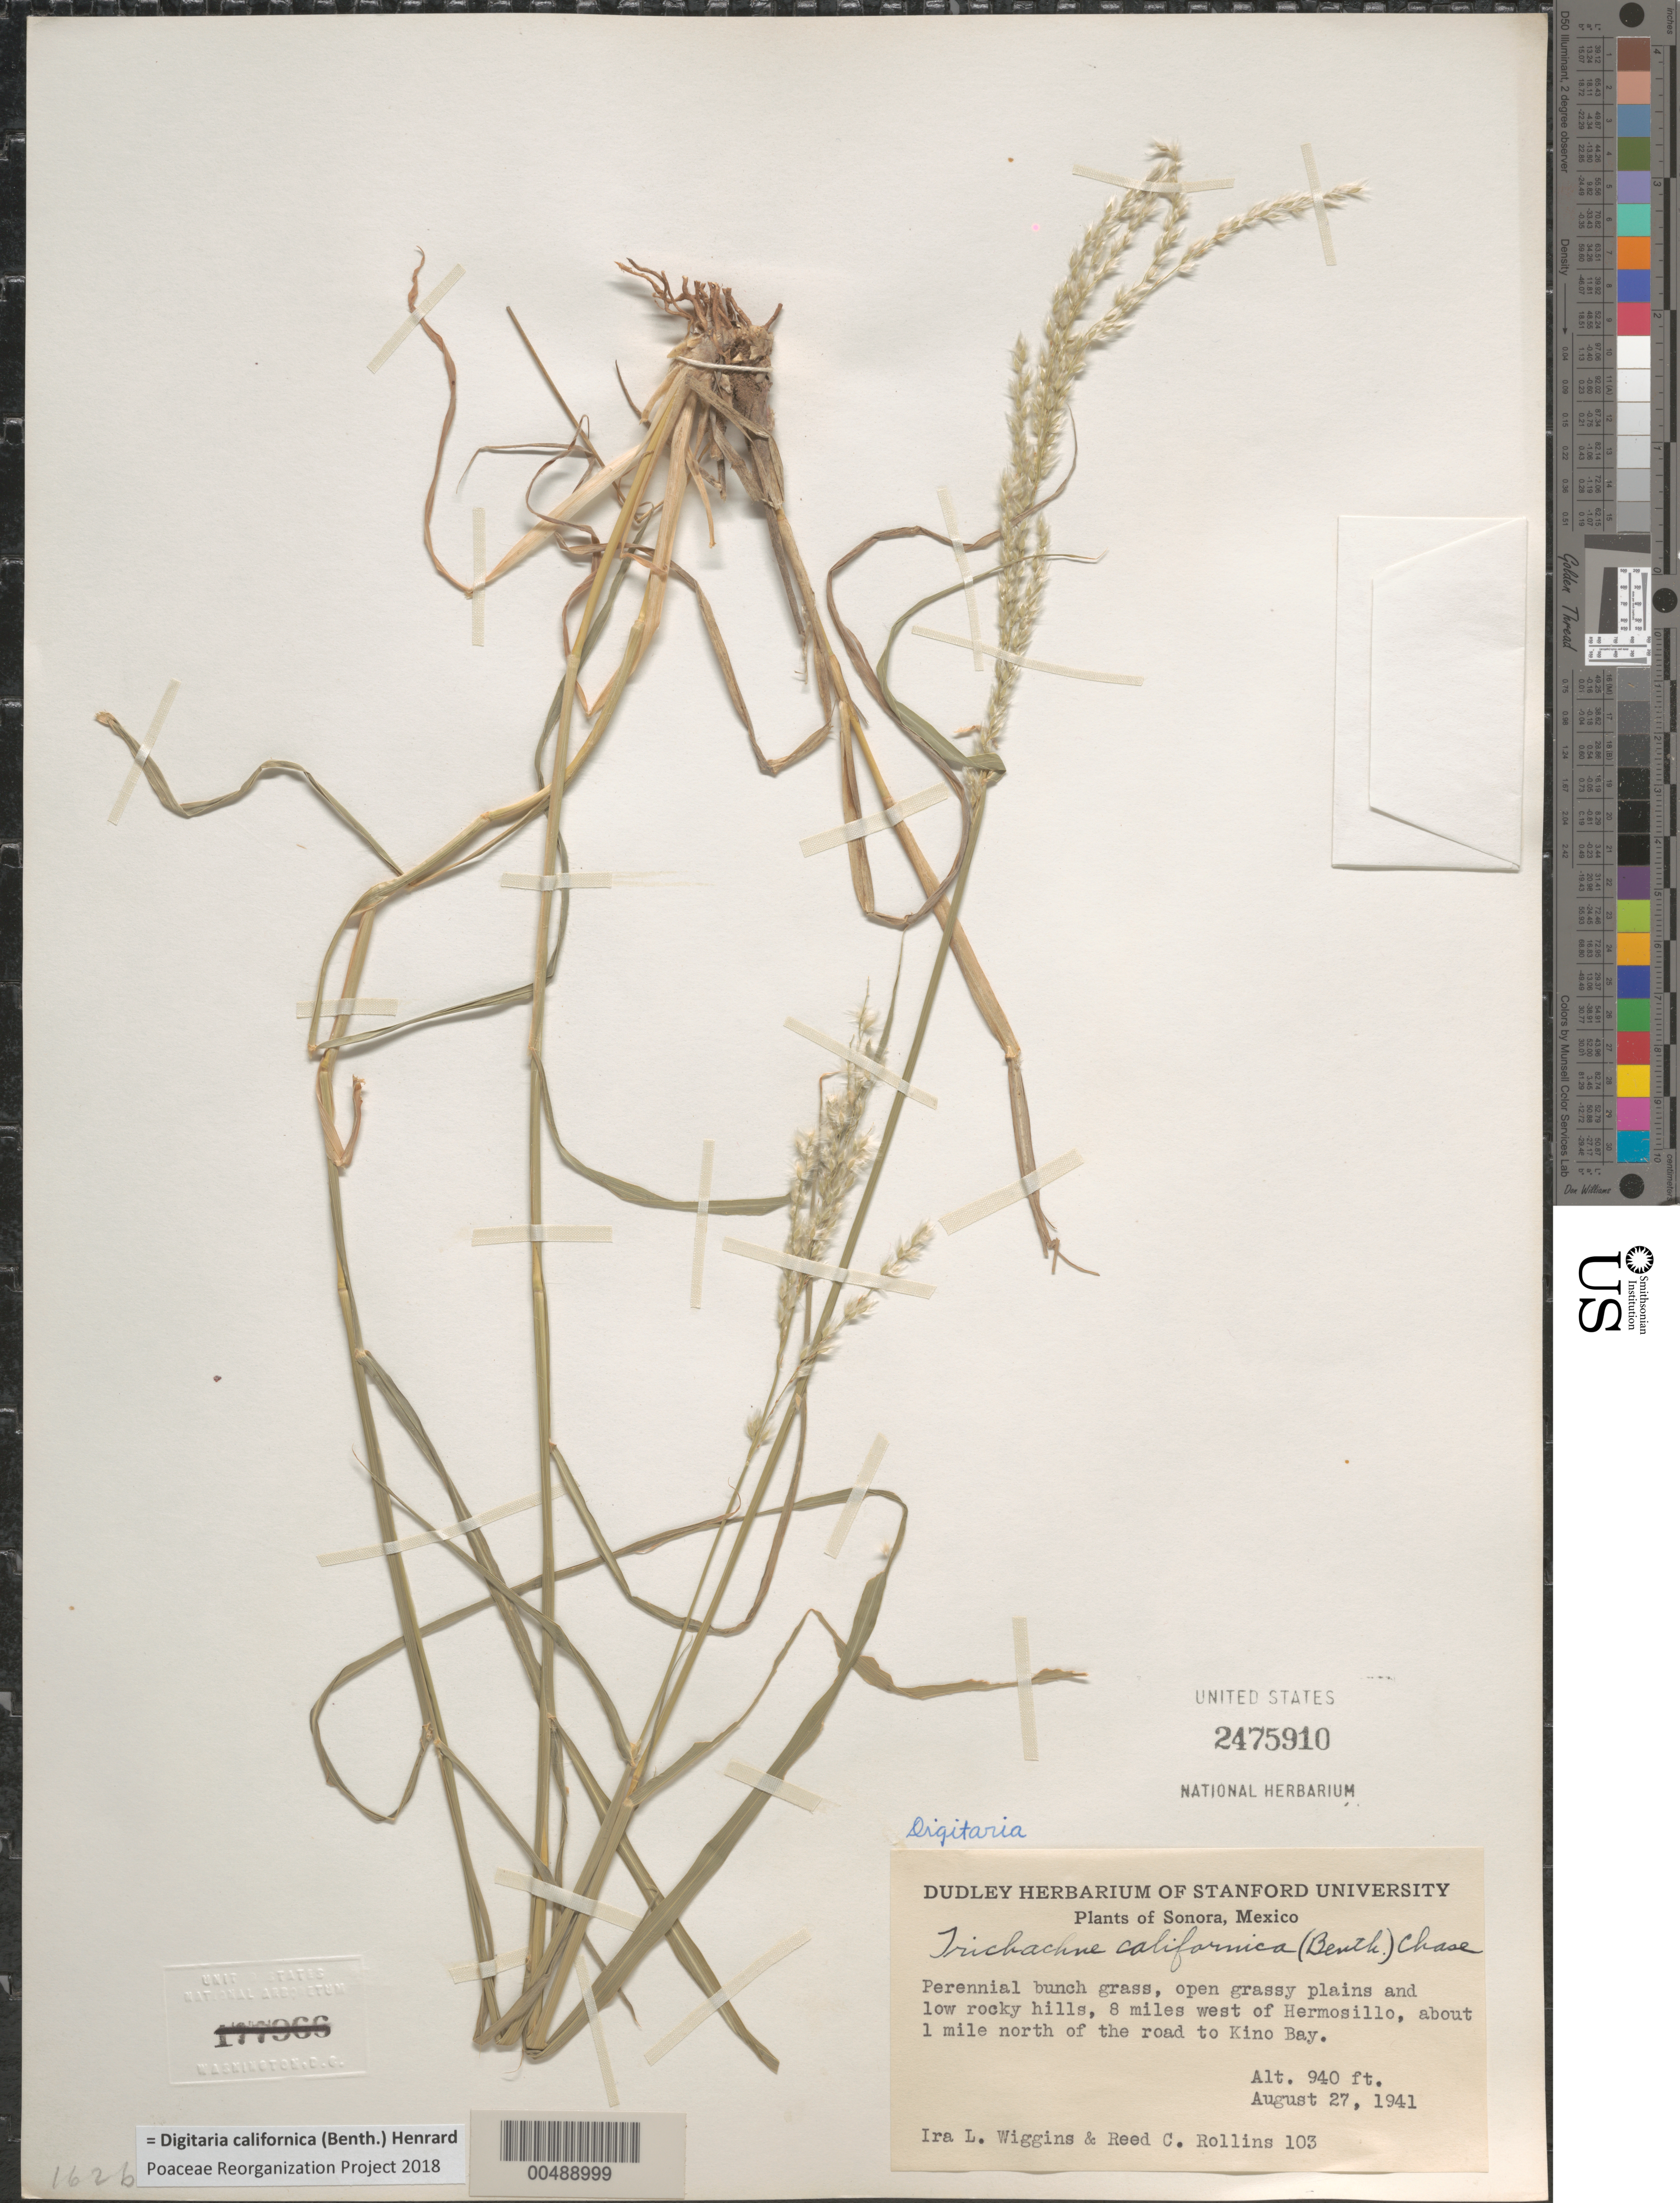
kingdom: Plantae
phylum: Tracheophyta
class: Liliopsida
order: Poales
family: Poaceae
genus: Digitaria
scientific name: Digitaria californica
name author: (Benth.) Henr.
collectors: I. L. Wiggins & R. C. Rollins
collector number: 103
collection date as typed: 27 Aug 1941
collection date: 1941-08-27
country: Mexico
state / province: Sonora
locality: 8 mi W of Hermosillo, about 1 mi N of the rd to Kino Bay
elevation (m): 287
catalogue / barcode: US 2475910